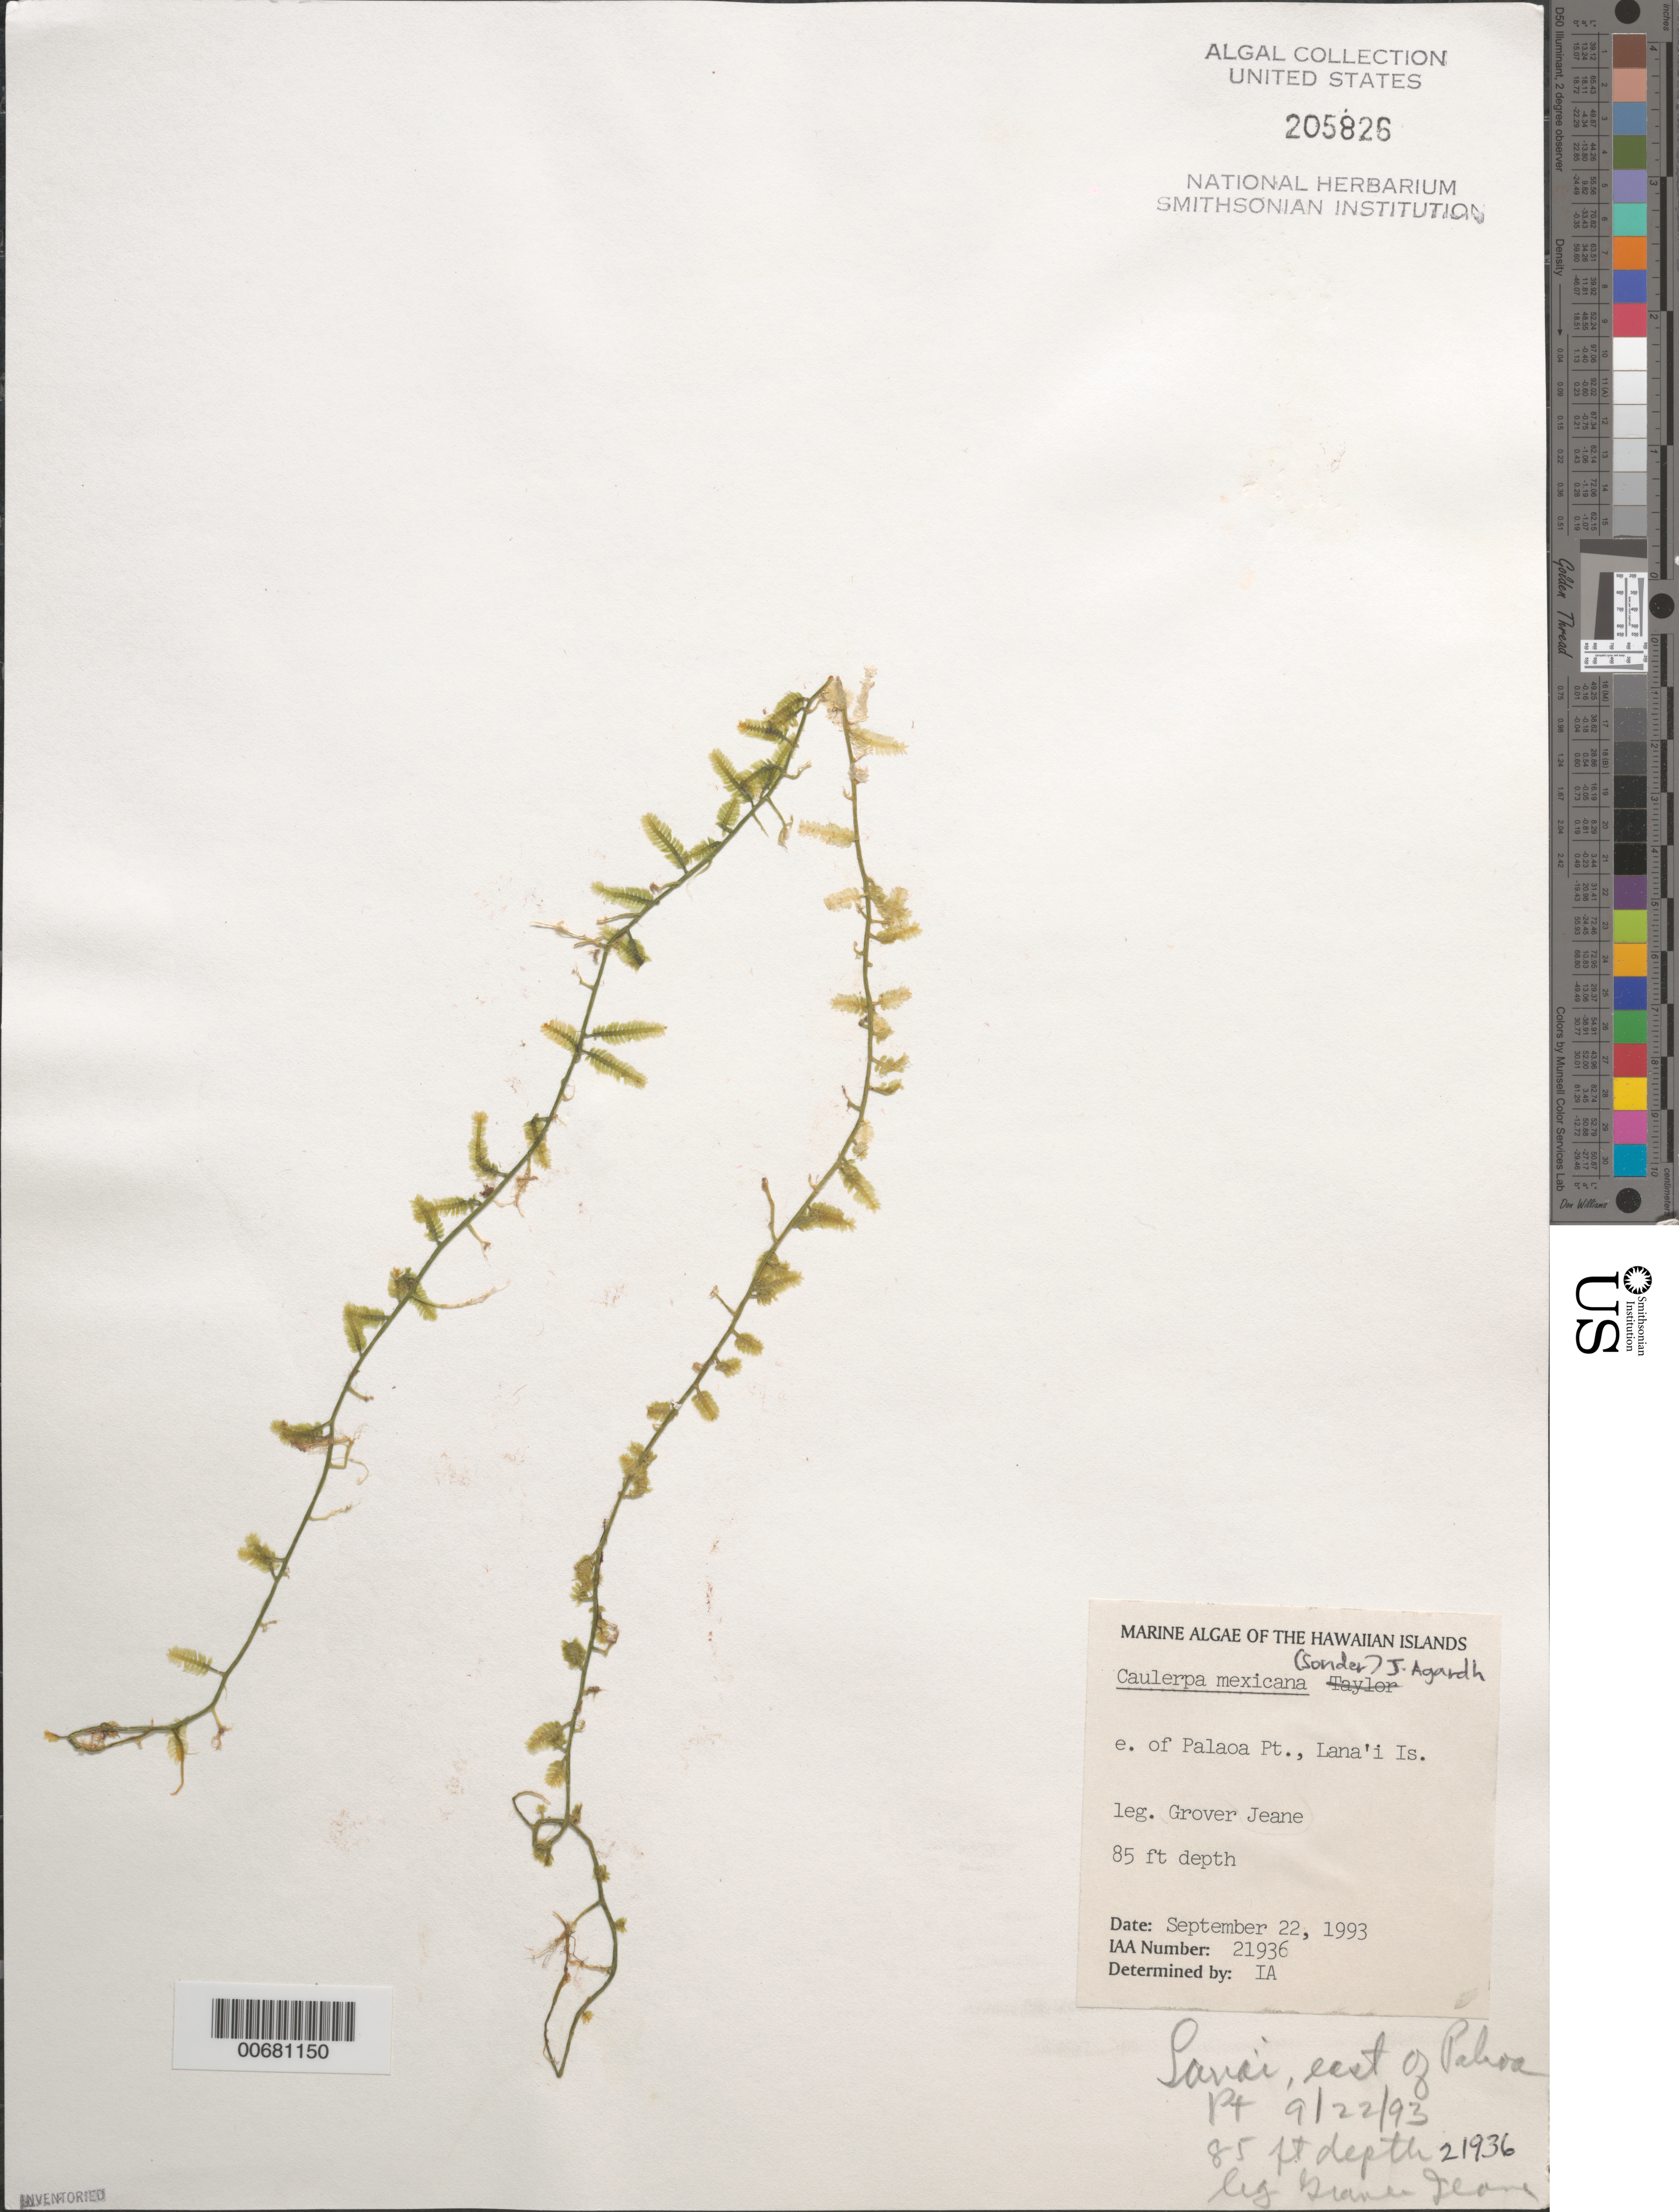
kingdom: Plantae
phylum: Chlorophyta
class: Ulvophyceae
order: Bryopsidales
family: Caulerpaceae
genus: Caulerpa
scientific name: Caulerpa mexicana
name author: Sond. ex Kütz.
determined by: Abbott, Isabella A.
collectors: G. Jeane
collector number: IAA 21936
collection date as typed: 22 Sep 1993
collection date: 1993-09-22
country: United States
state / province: Hawaii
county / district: Maui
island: Lana'i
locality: East of Palaoa Point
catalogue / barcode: US 205826